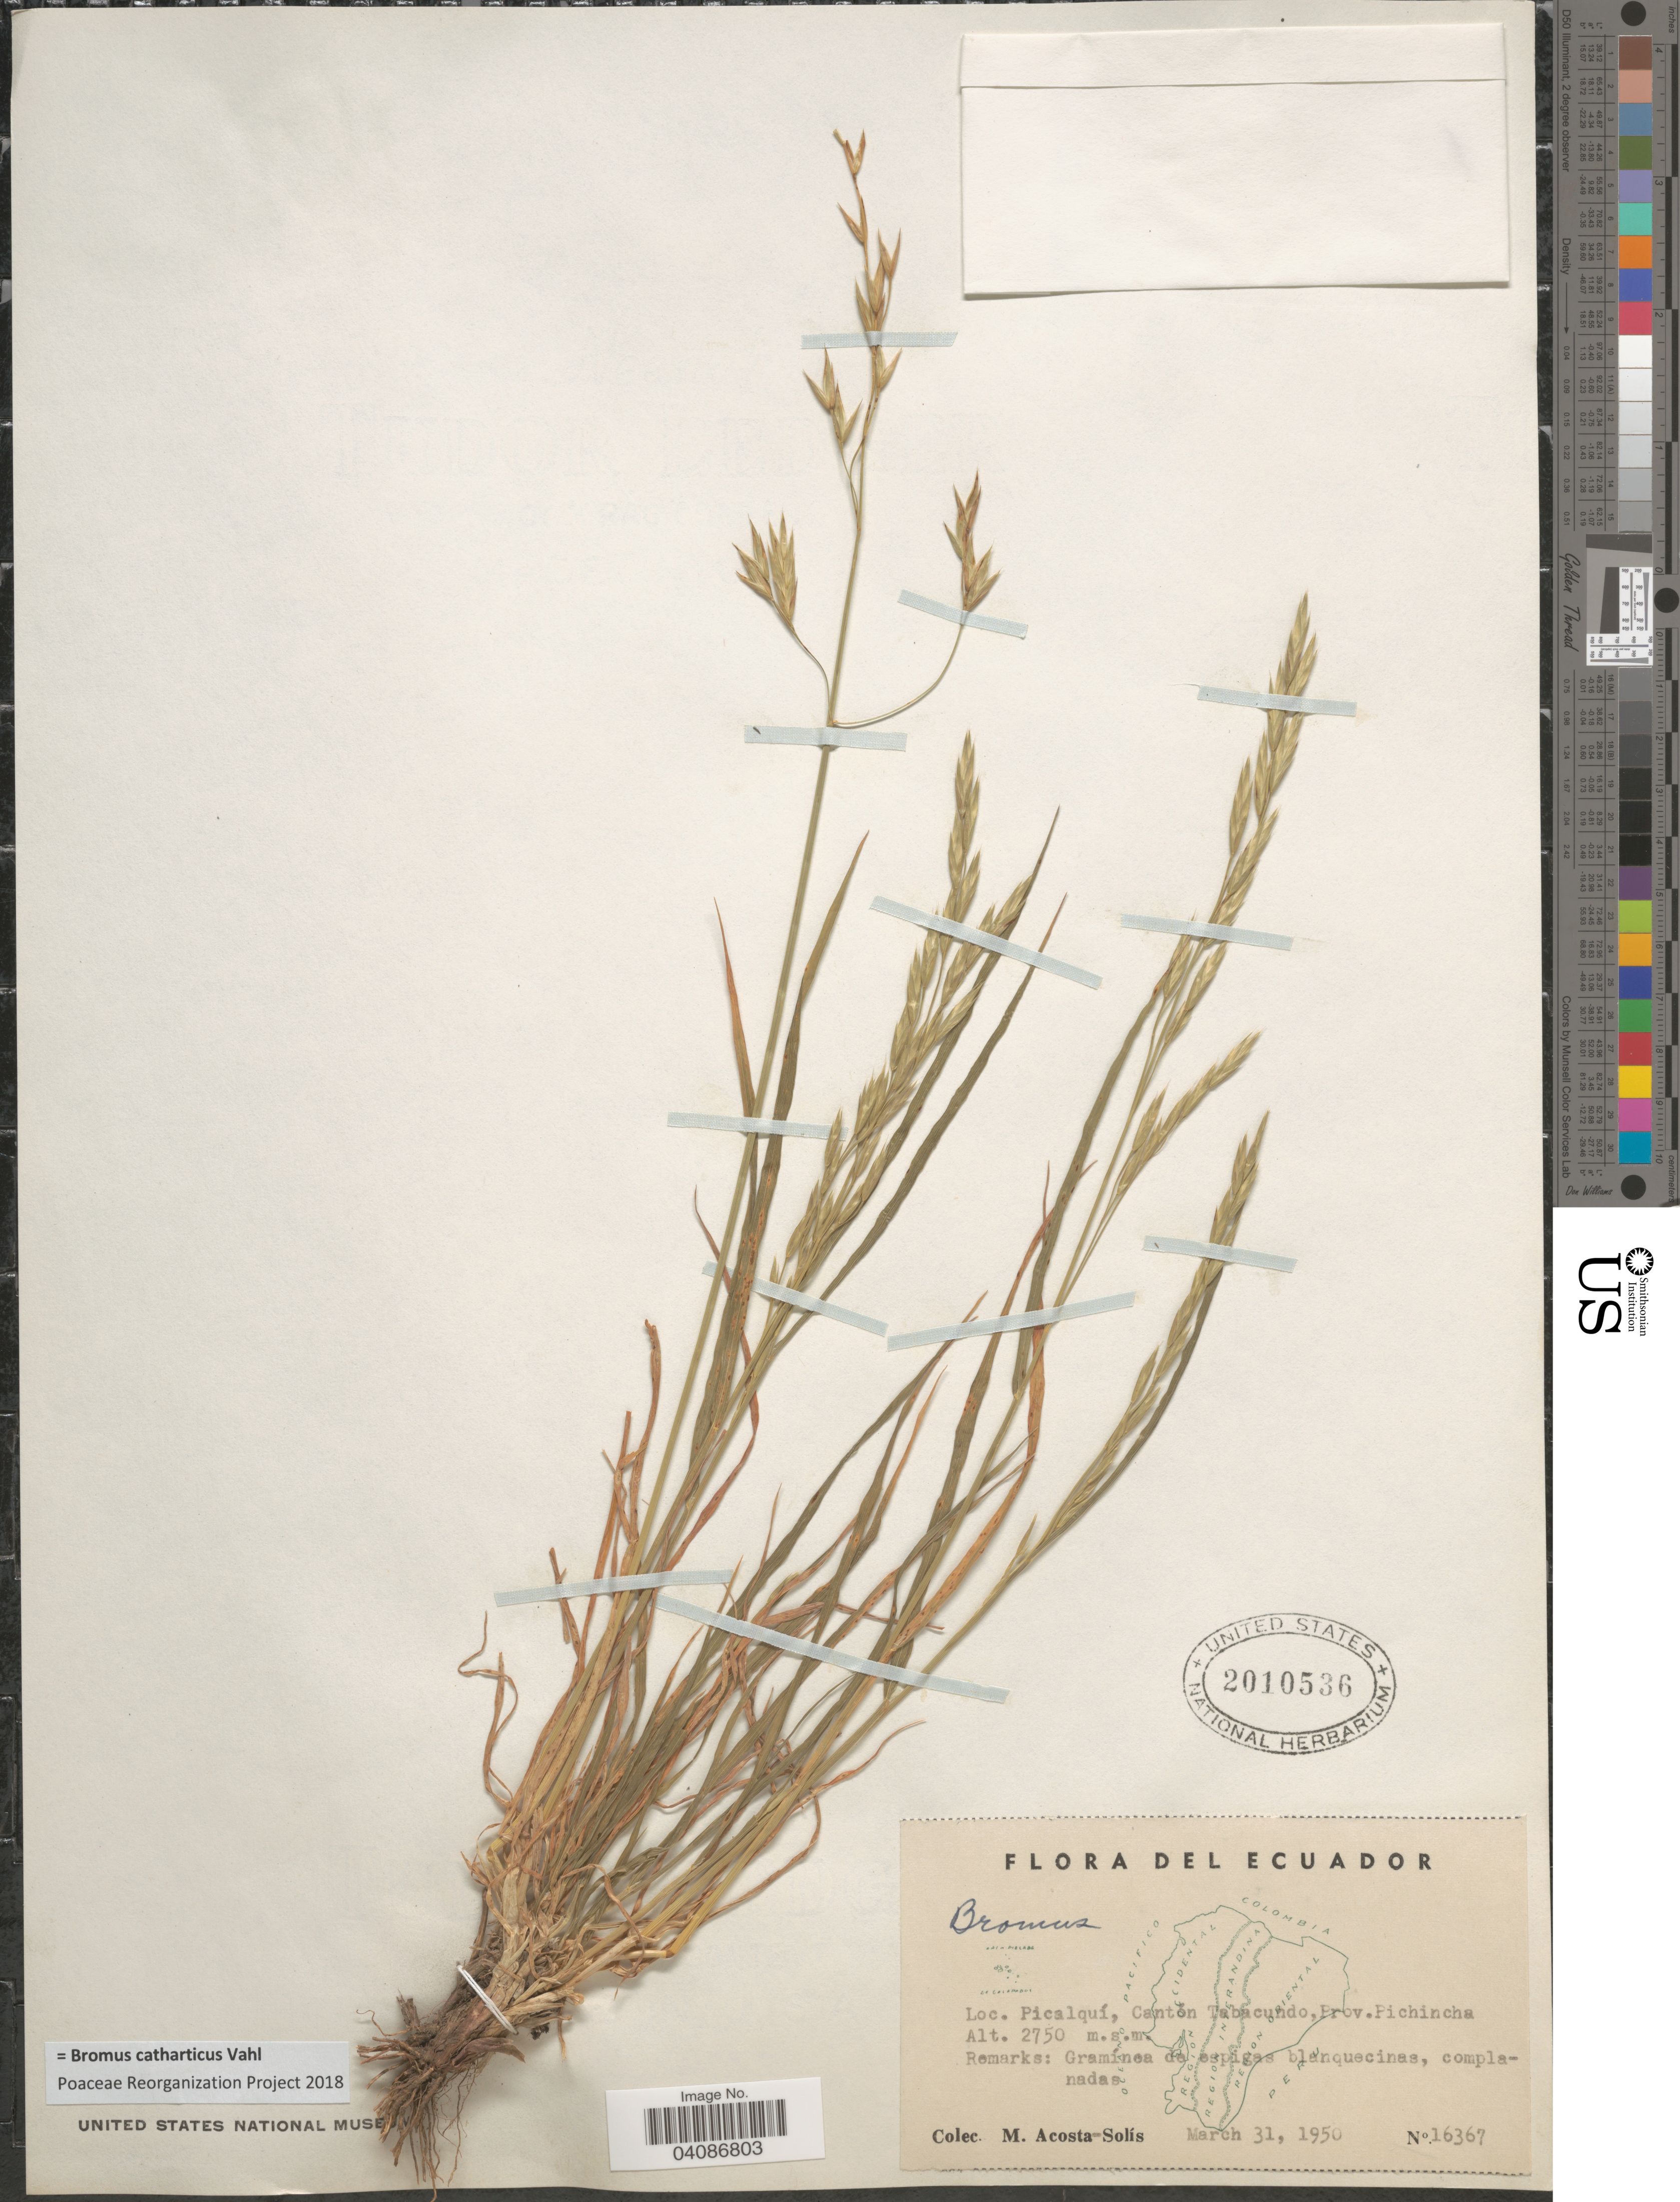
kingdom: Plantae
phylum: Tracheophyta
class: Liliopsida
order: Poales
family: Poaceae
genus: Bromus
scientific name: Bromus catharticus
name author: Vahl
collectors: M. Acosta Solis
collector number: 16367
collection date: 1950-03-31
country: Ecuador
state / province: Pichincha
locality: Picalquí, Cantón Tabacundo.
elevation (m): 2750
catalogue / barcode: US 2010536